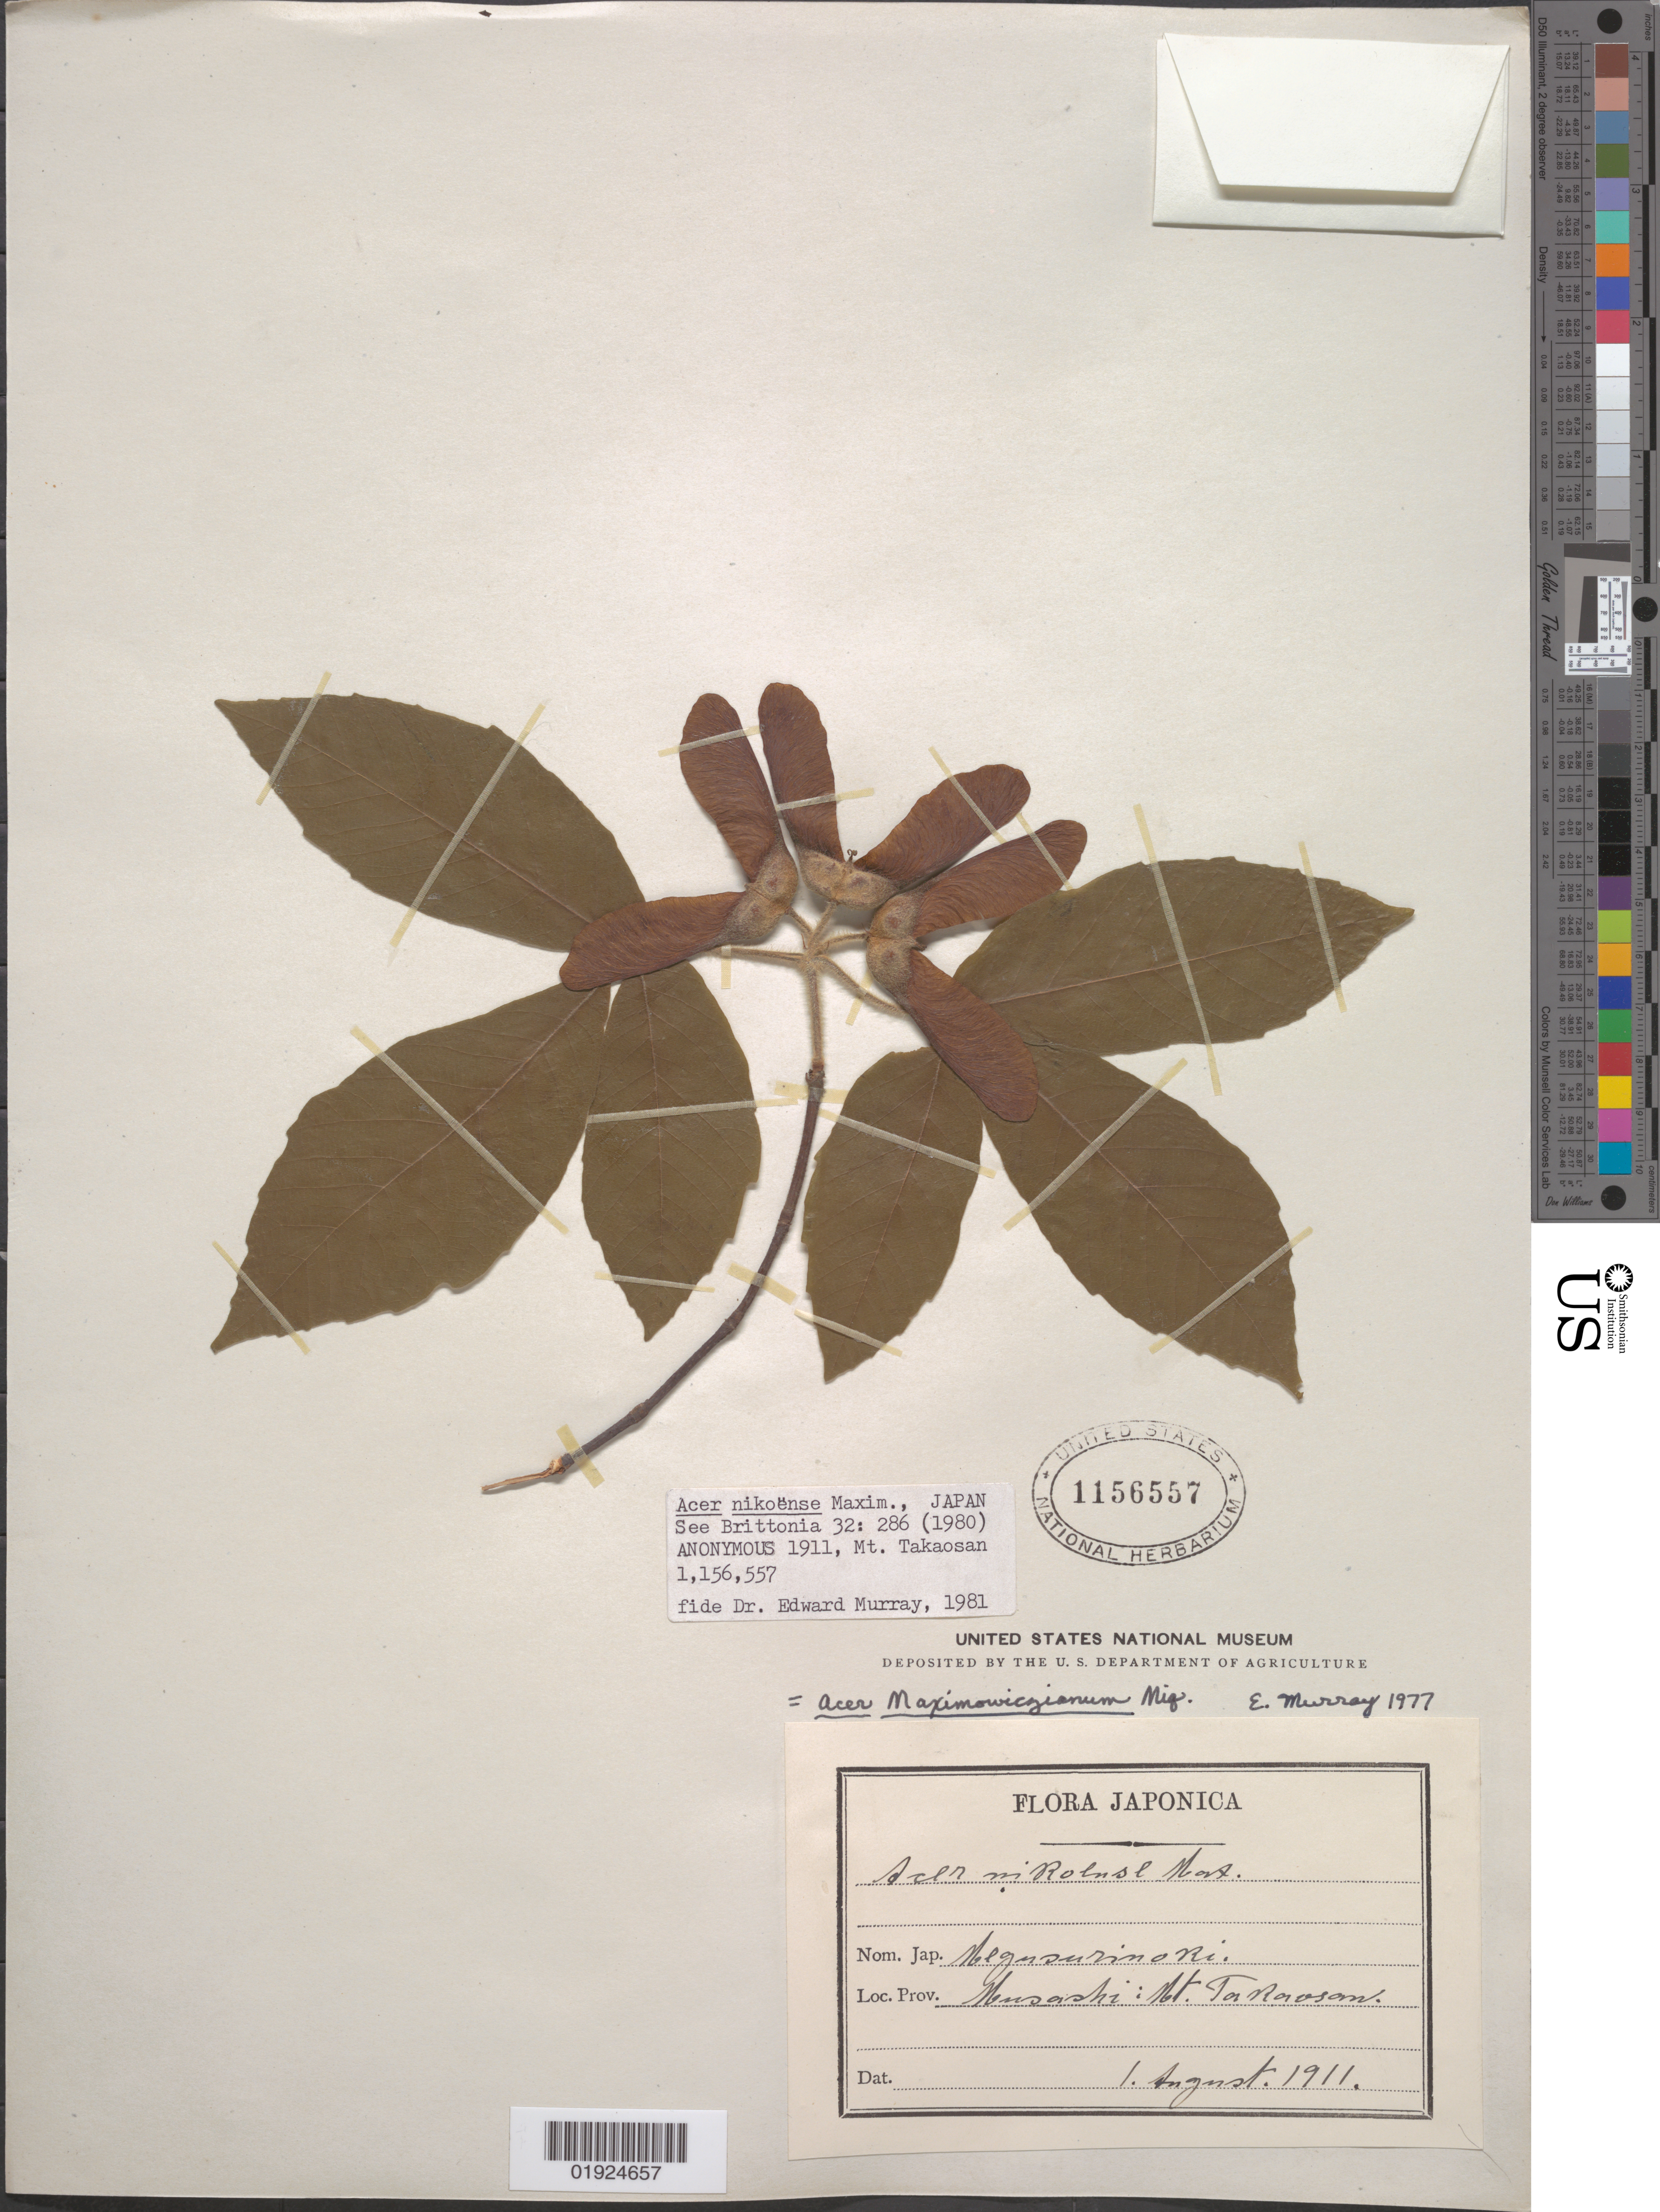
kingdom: Plantae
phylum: Tracheophyta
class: Magnoliopsida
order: Sapindales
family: Sapindaceae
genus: Acer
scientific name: Acer nikoense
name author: (Miq.) Maxim.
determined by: Murray, Edward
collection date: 1911-08-01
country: Japan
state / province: Tokyo, Federal City of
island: Honshu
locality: Musashi. Mt. Takosan [Mount Takao]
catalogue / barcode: US 1156557